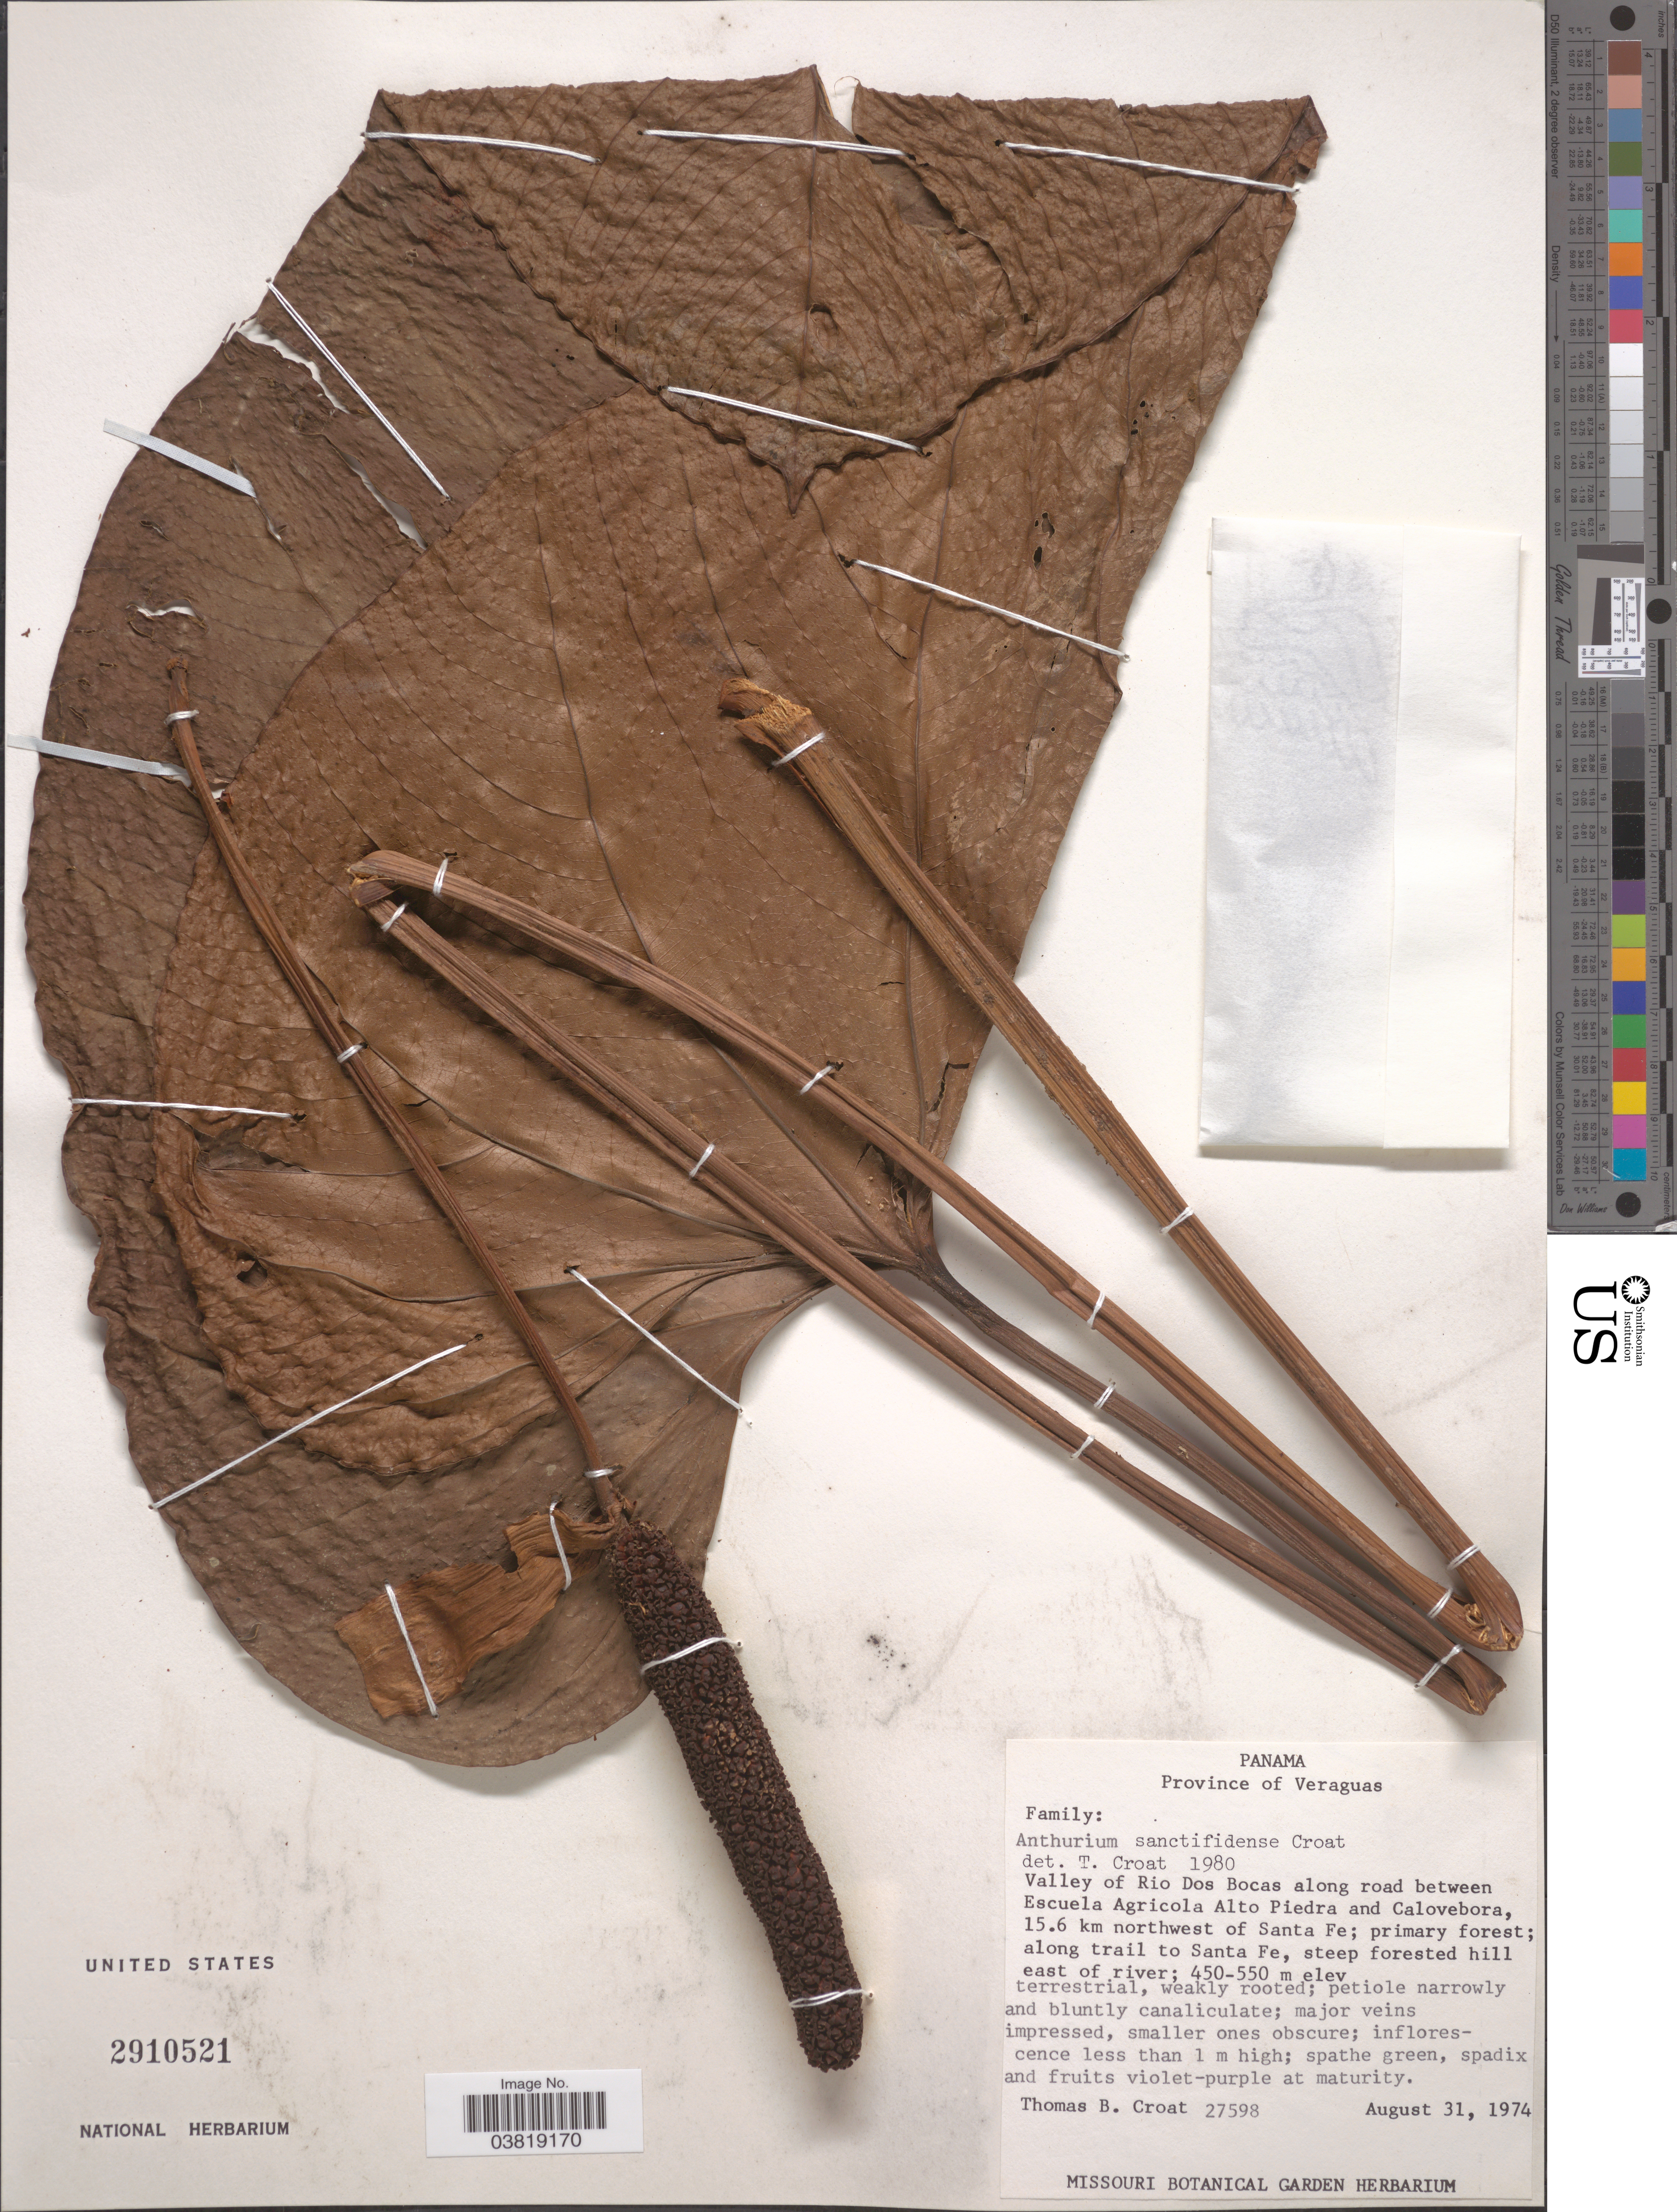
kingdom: Plantae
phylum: Tracheophyta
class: Liliopsida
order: Alismatales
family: Araceae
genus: Anthurium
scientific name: Anthurium sanctifidense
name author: Croat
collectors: T. B. Croat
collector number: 27598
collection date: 1974-08-31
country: Panama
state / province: Veraguas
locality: Valley of Rio Dos Bocas along road between Escuela Agricola Alto Piedra and Calovebora, 15.6 km northwest of Santa Fe; along trail to Santa Fe, steep forested hill east of river.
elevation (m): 450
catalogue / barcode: US 2910521